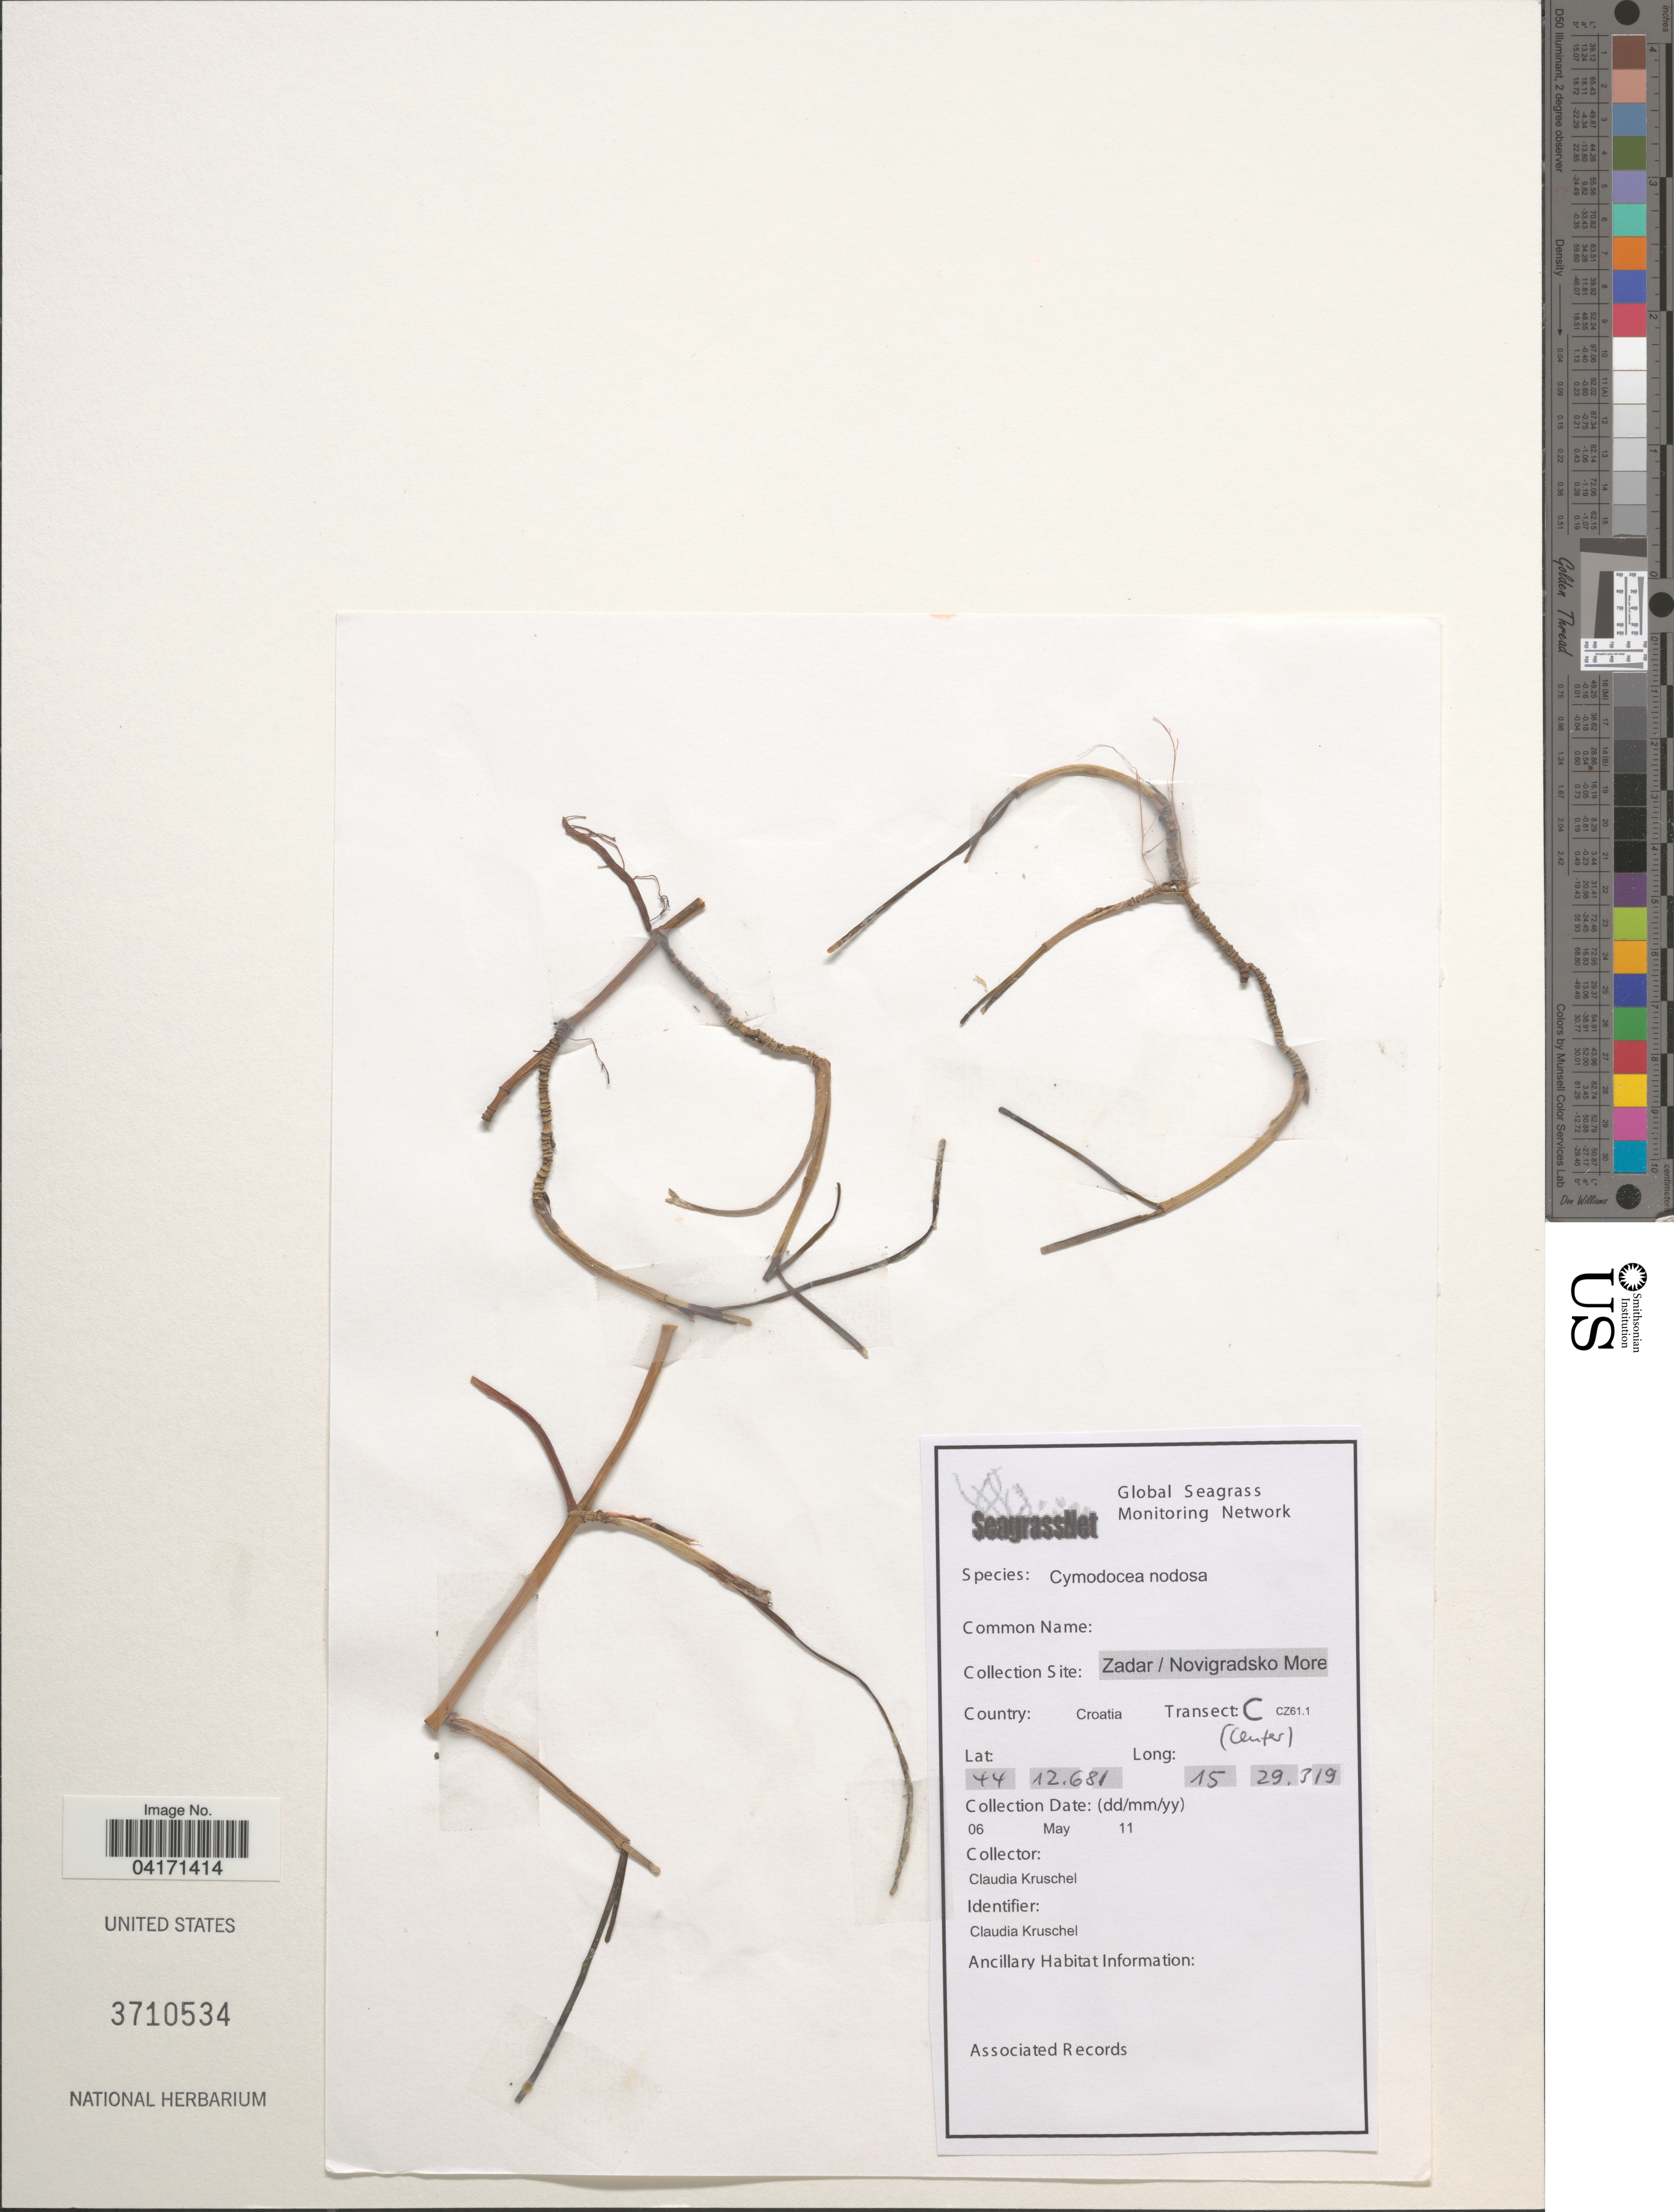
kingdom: Plantae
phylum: Tracheophyta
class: Liliopsida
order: Alismatales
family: Cymodoceaceae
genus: Cymodocea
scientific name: Cymodocea nodosa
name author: Asch.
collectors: C. Kruschel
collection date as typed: Transcribed d/m/y: 6/5/11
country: Croatia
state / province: Zadar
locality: Novigradsko More. Transect: C CZ61.1 (Center).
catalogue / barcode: US 3710534